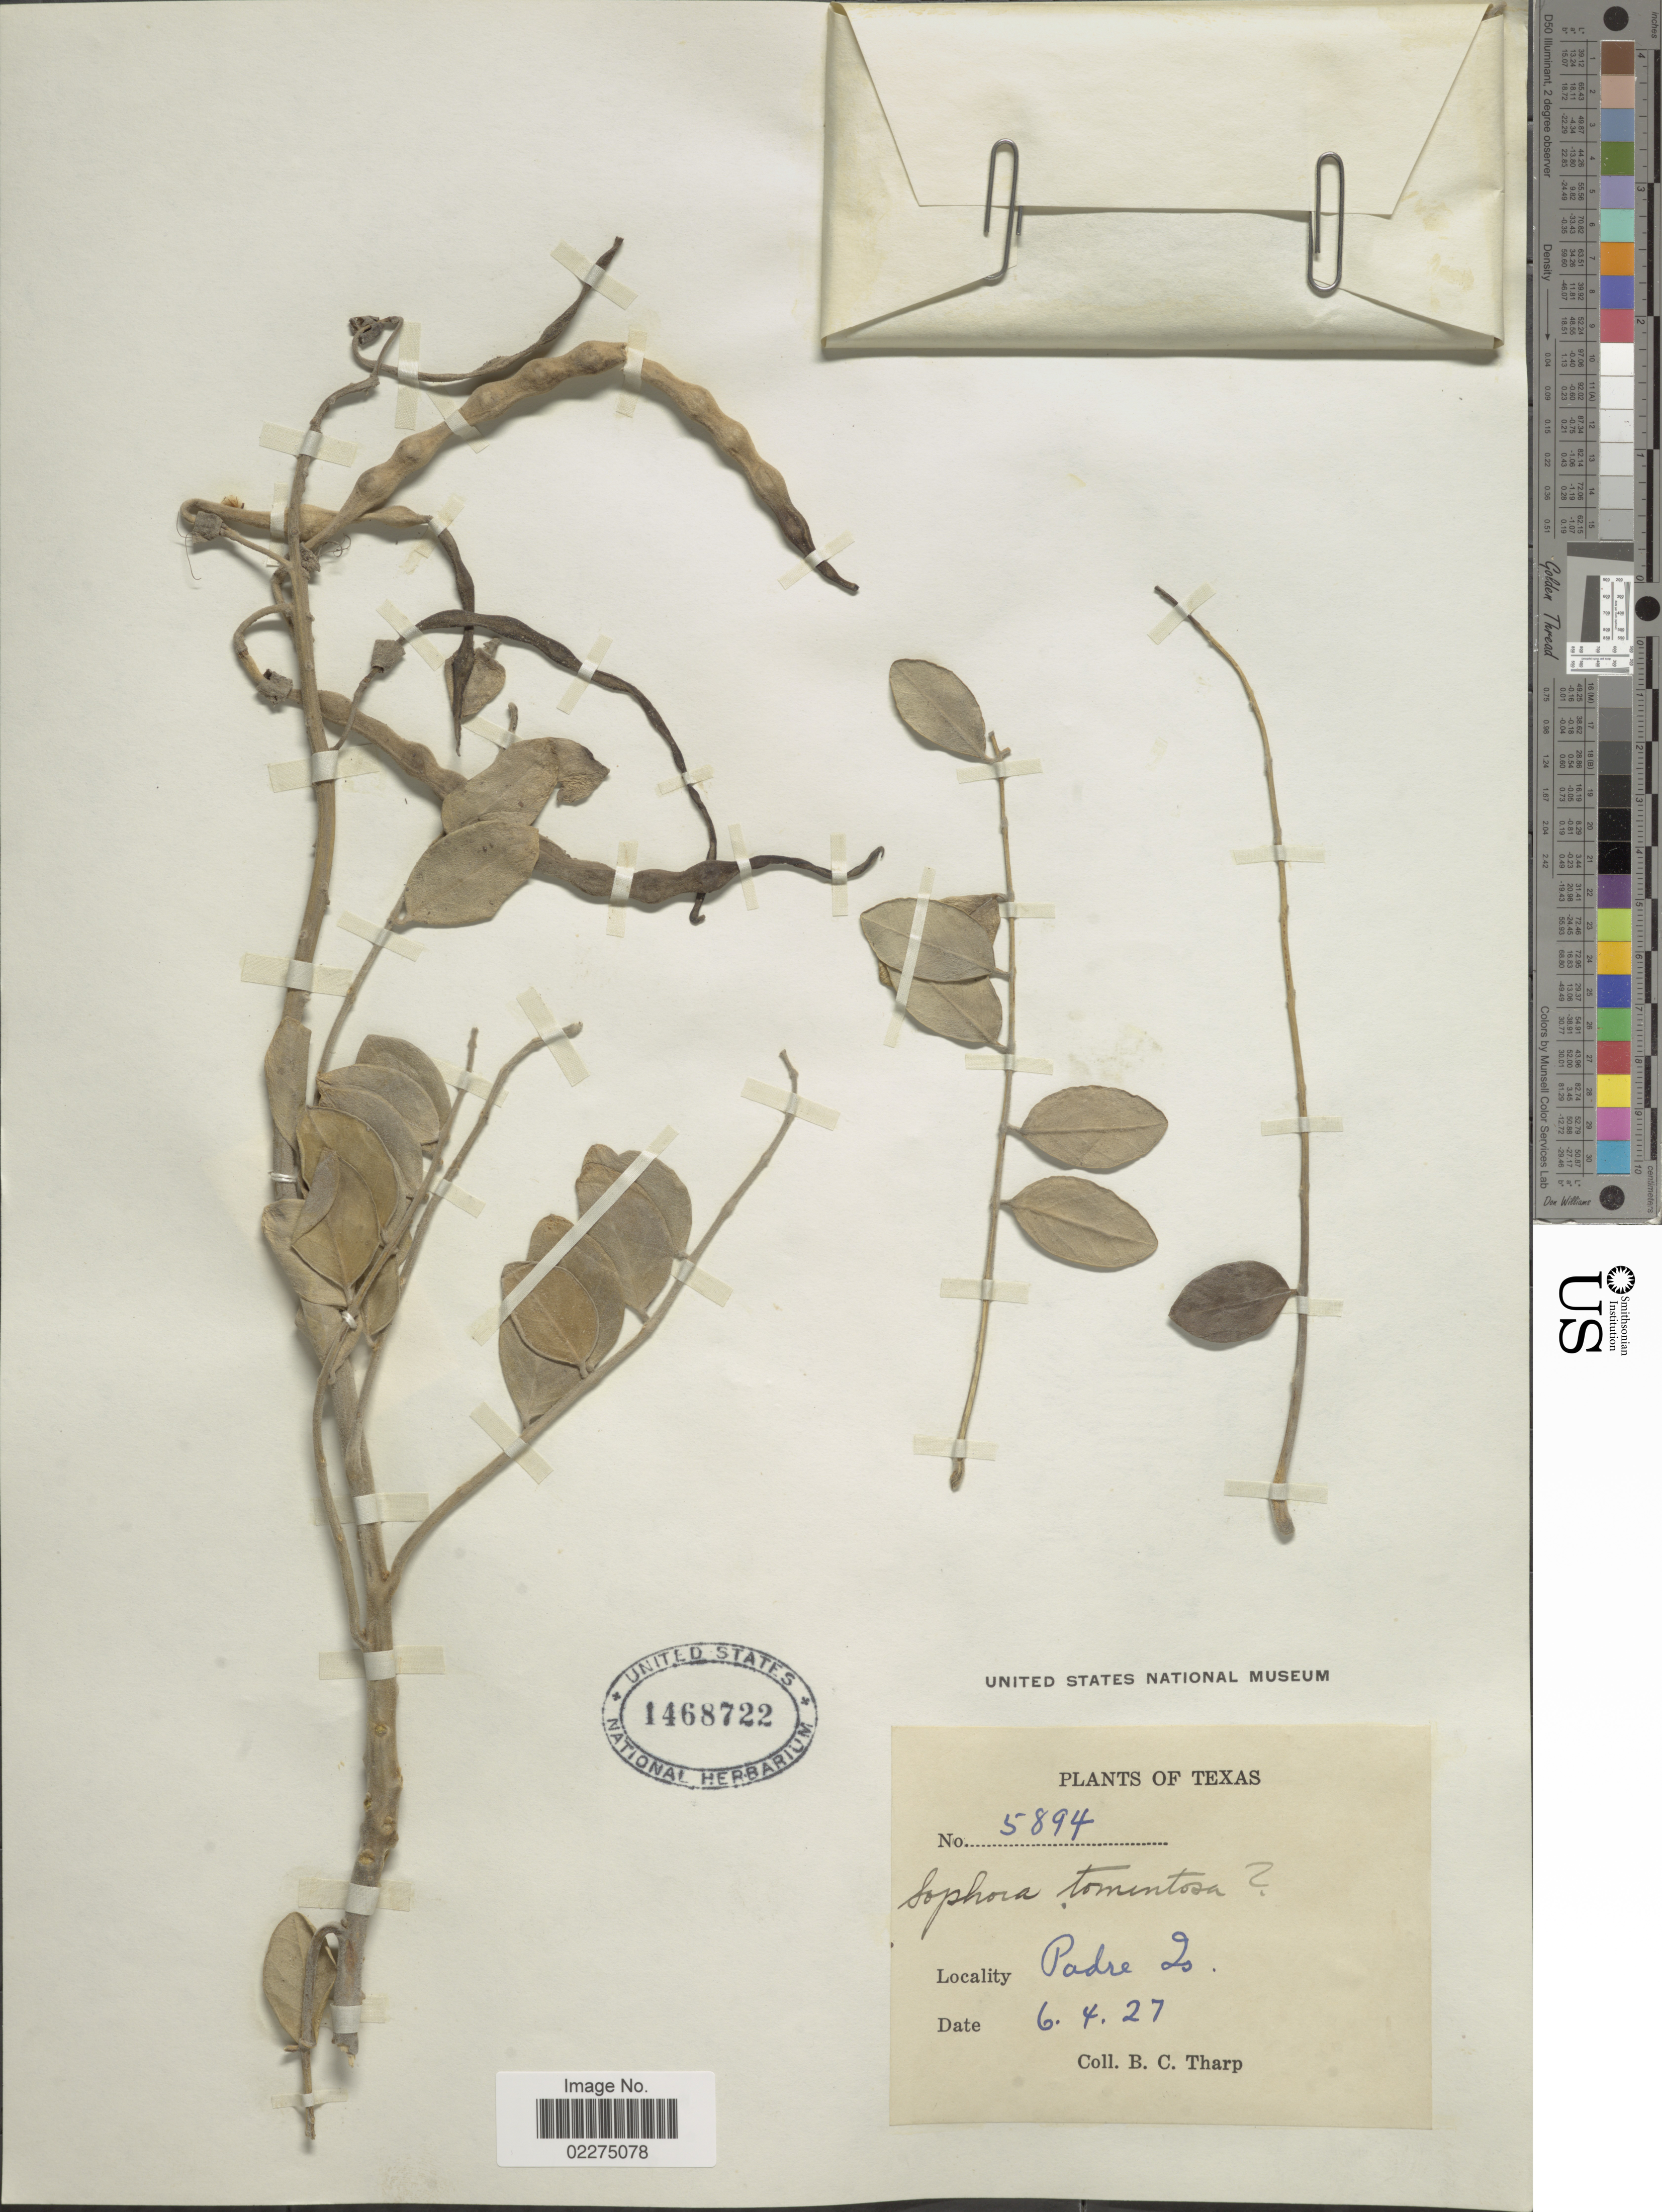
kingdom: Plantae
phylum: Tracheophyta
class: Magnoliopsida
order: Fabales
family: Fabaceae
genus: Sophora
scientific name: Sophora tomentosa var. occidentalis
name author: L.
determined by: Strong, Mark T., (BOT), Smithsonian Institution - National Museum of Natural History (UNITED STATES)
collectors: B. C. Tharp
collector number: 5894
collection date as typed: Transcribed d/m/y: 4/6/27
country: United States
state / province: Texas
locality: Padre Is.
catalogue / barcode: US 1468722